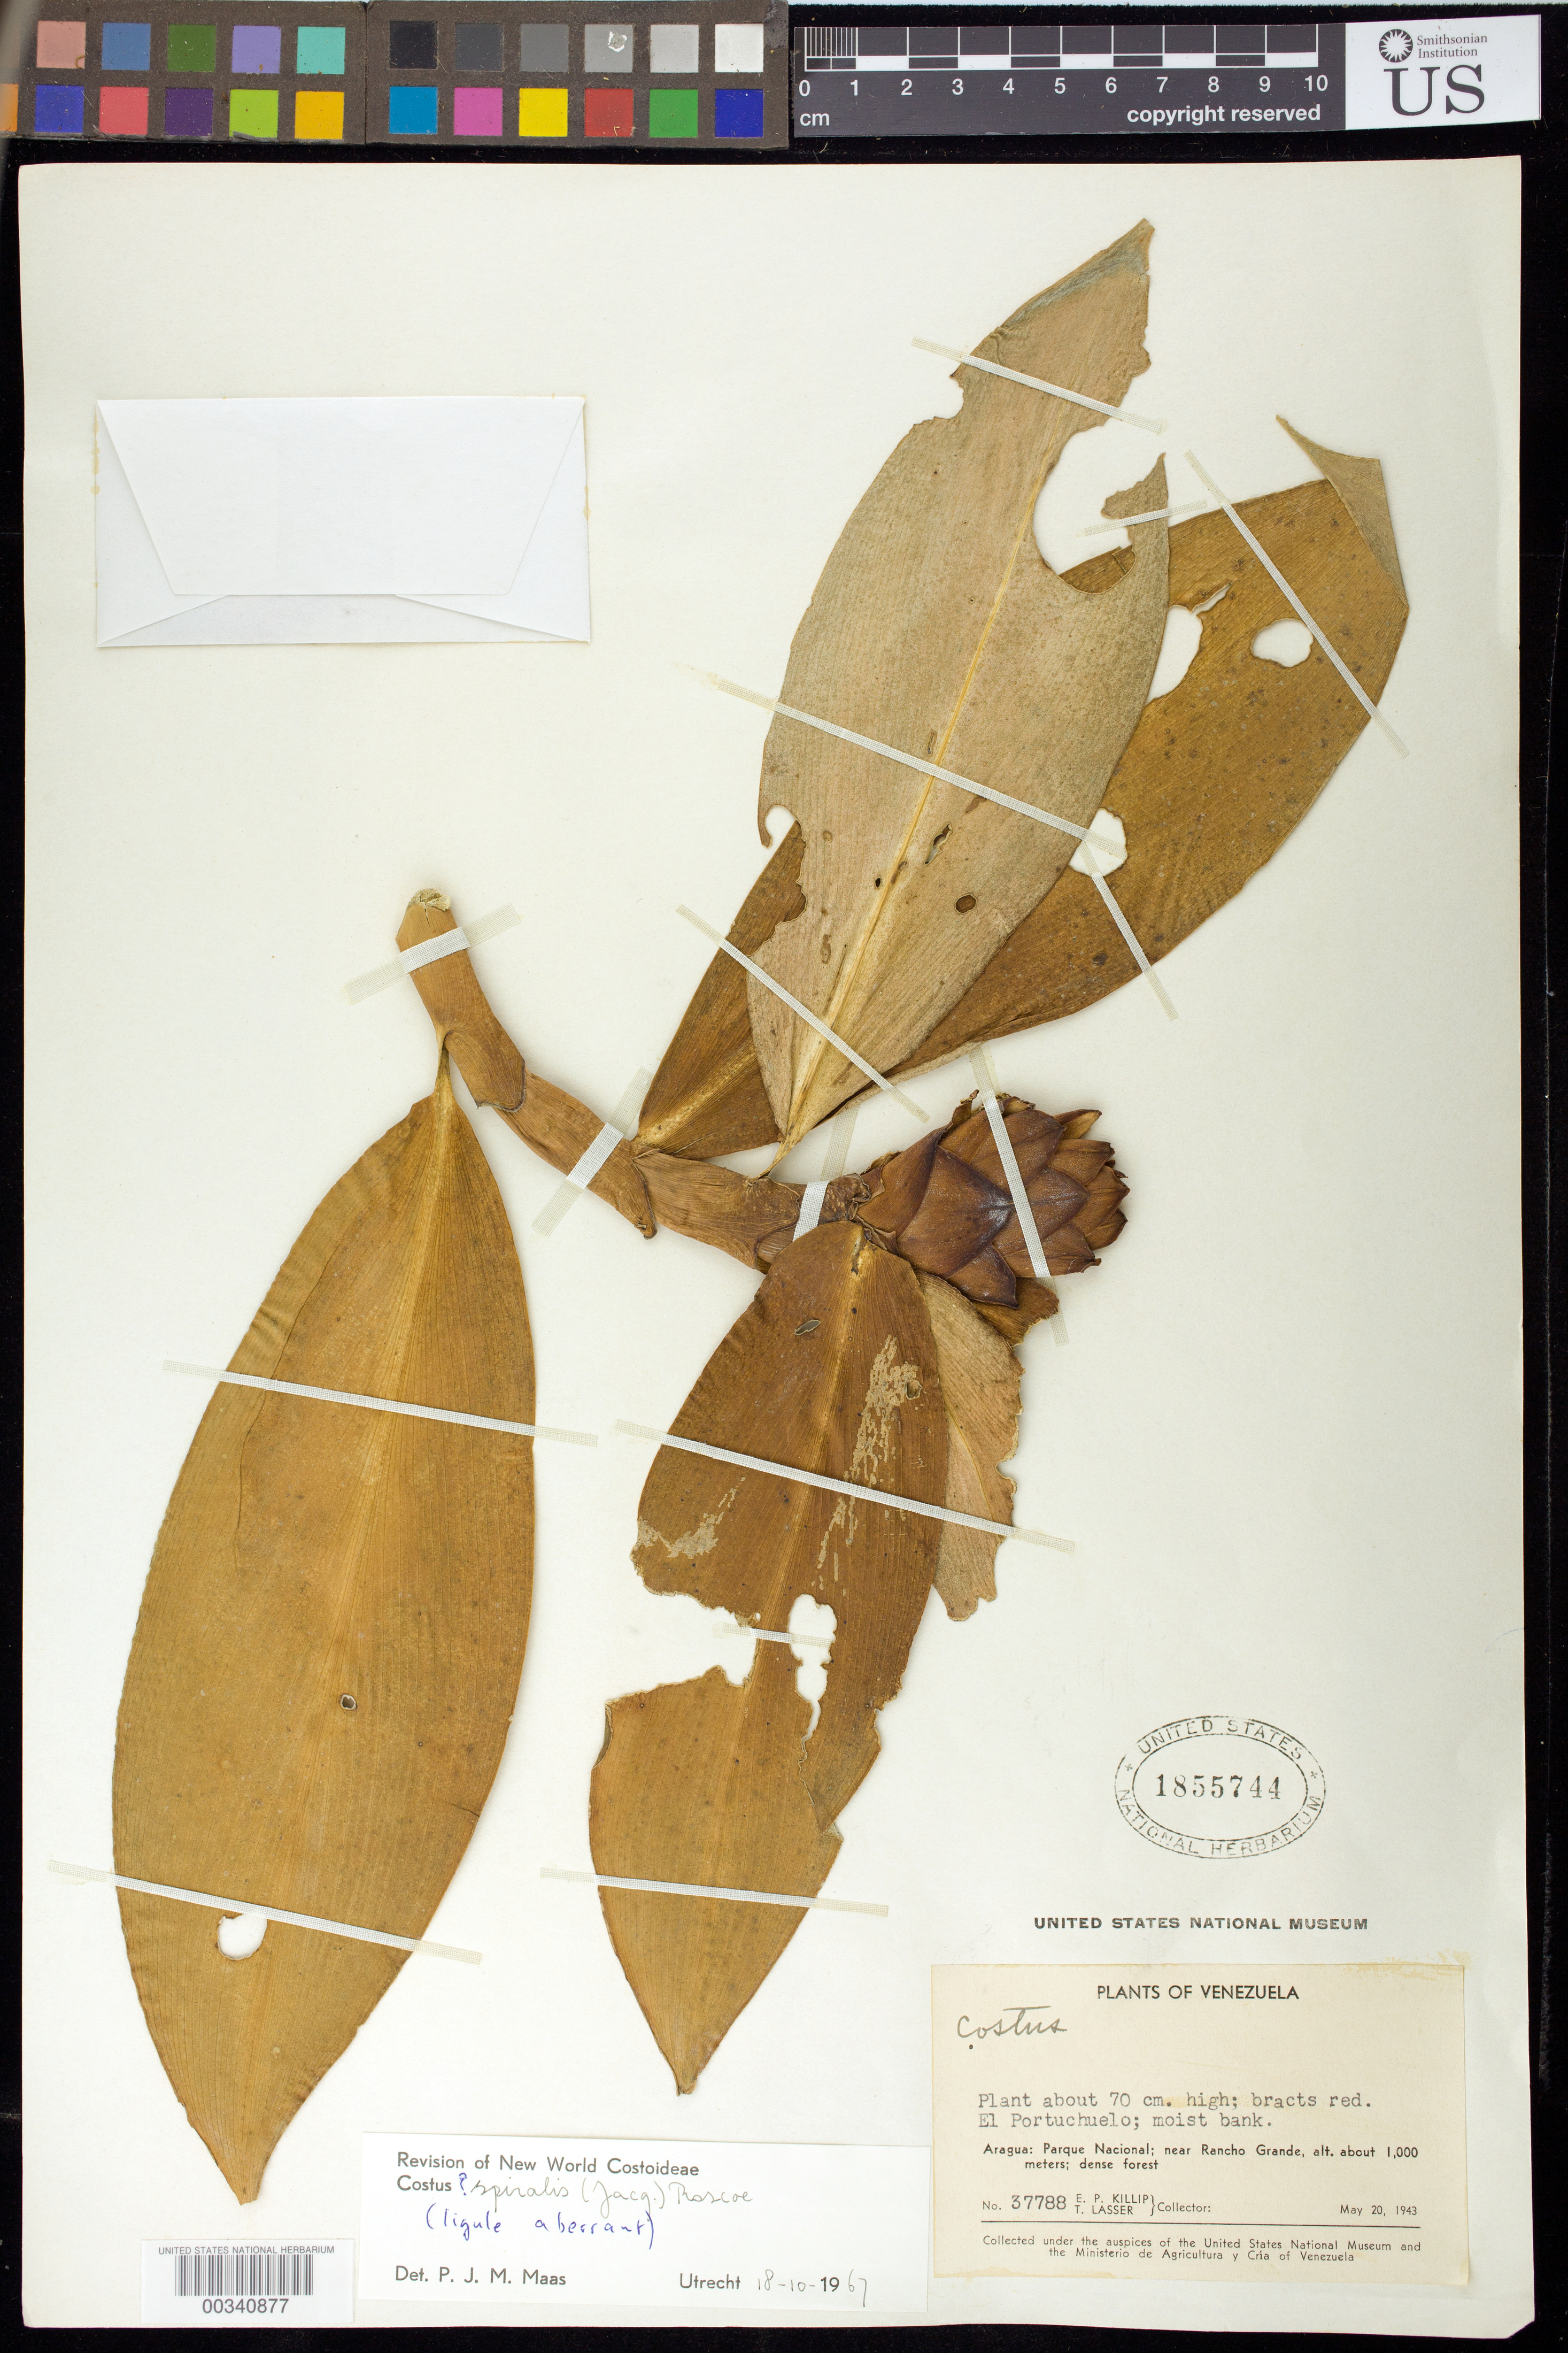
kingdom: Plantae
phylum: Tracheophyta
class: Liliopsida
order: Zingiberales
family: Costaceae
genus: Costus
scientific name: Costus spiralis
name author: (Jacq.) Roscoe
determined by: Maas, Paul J. M.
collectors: E. P. Killip & T. Lasser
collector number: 37788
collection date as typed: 20 May 1943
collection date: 1943-05-20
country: Venezuela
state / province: Aragua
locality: El portuchuelo, parque nacional: near rancho grande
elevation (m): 1000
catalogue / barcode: US 1855744